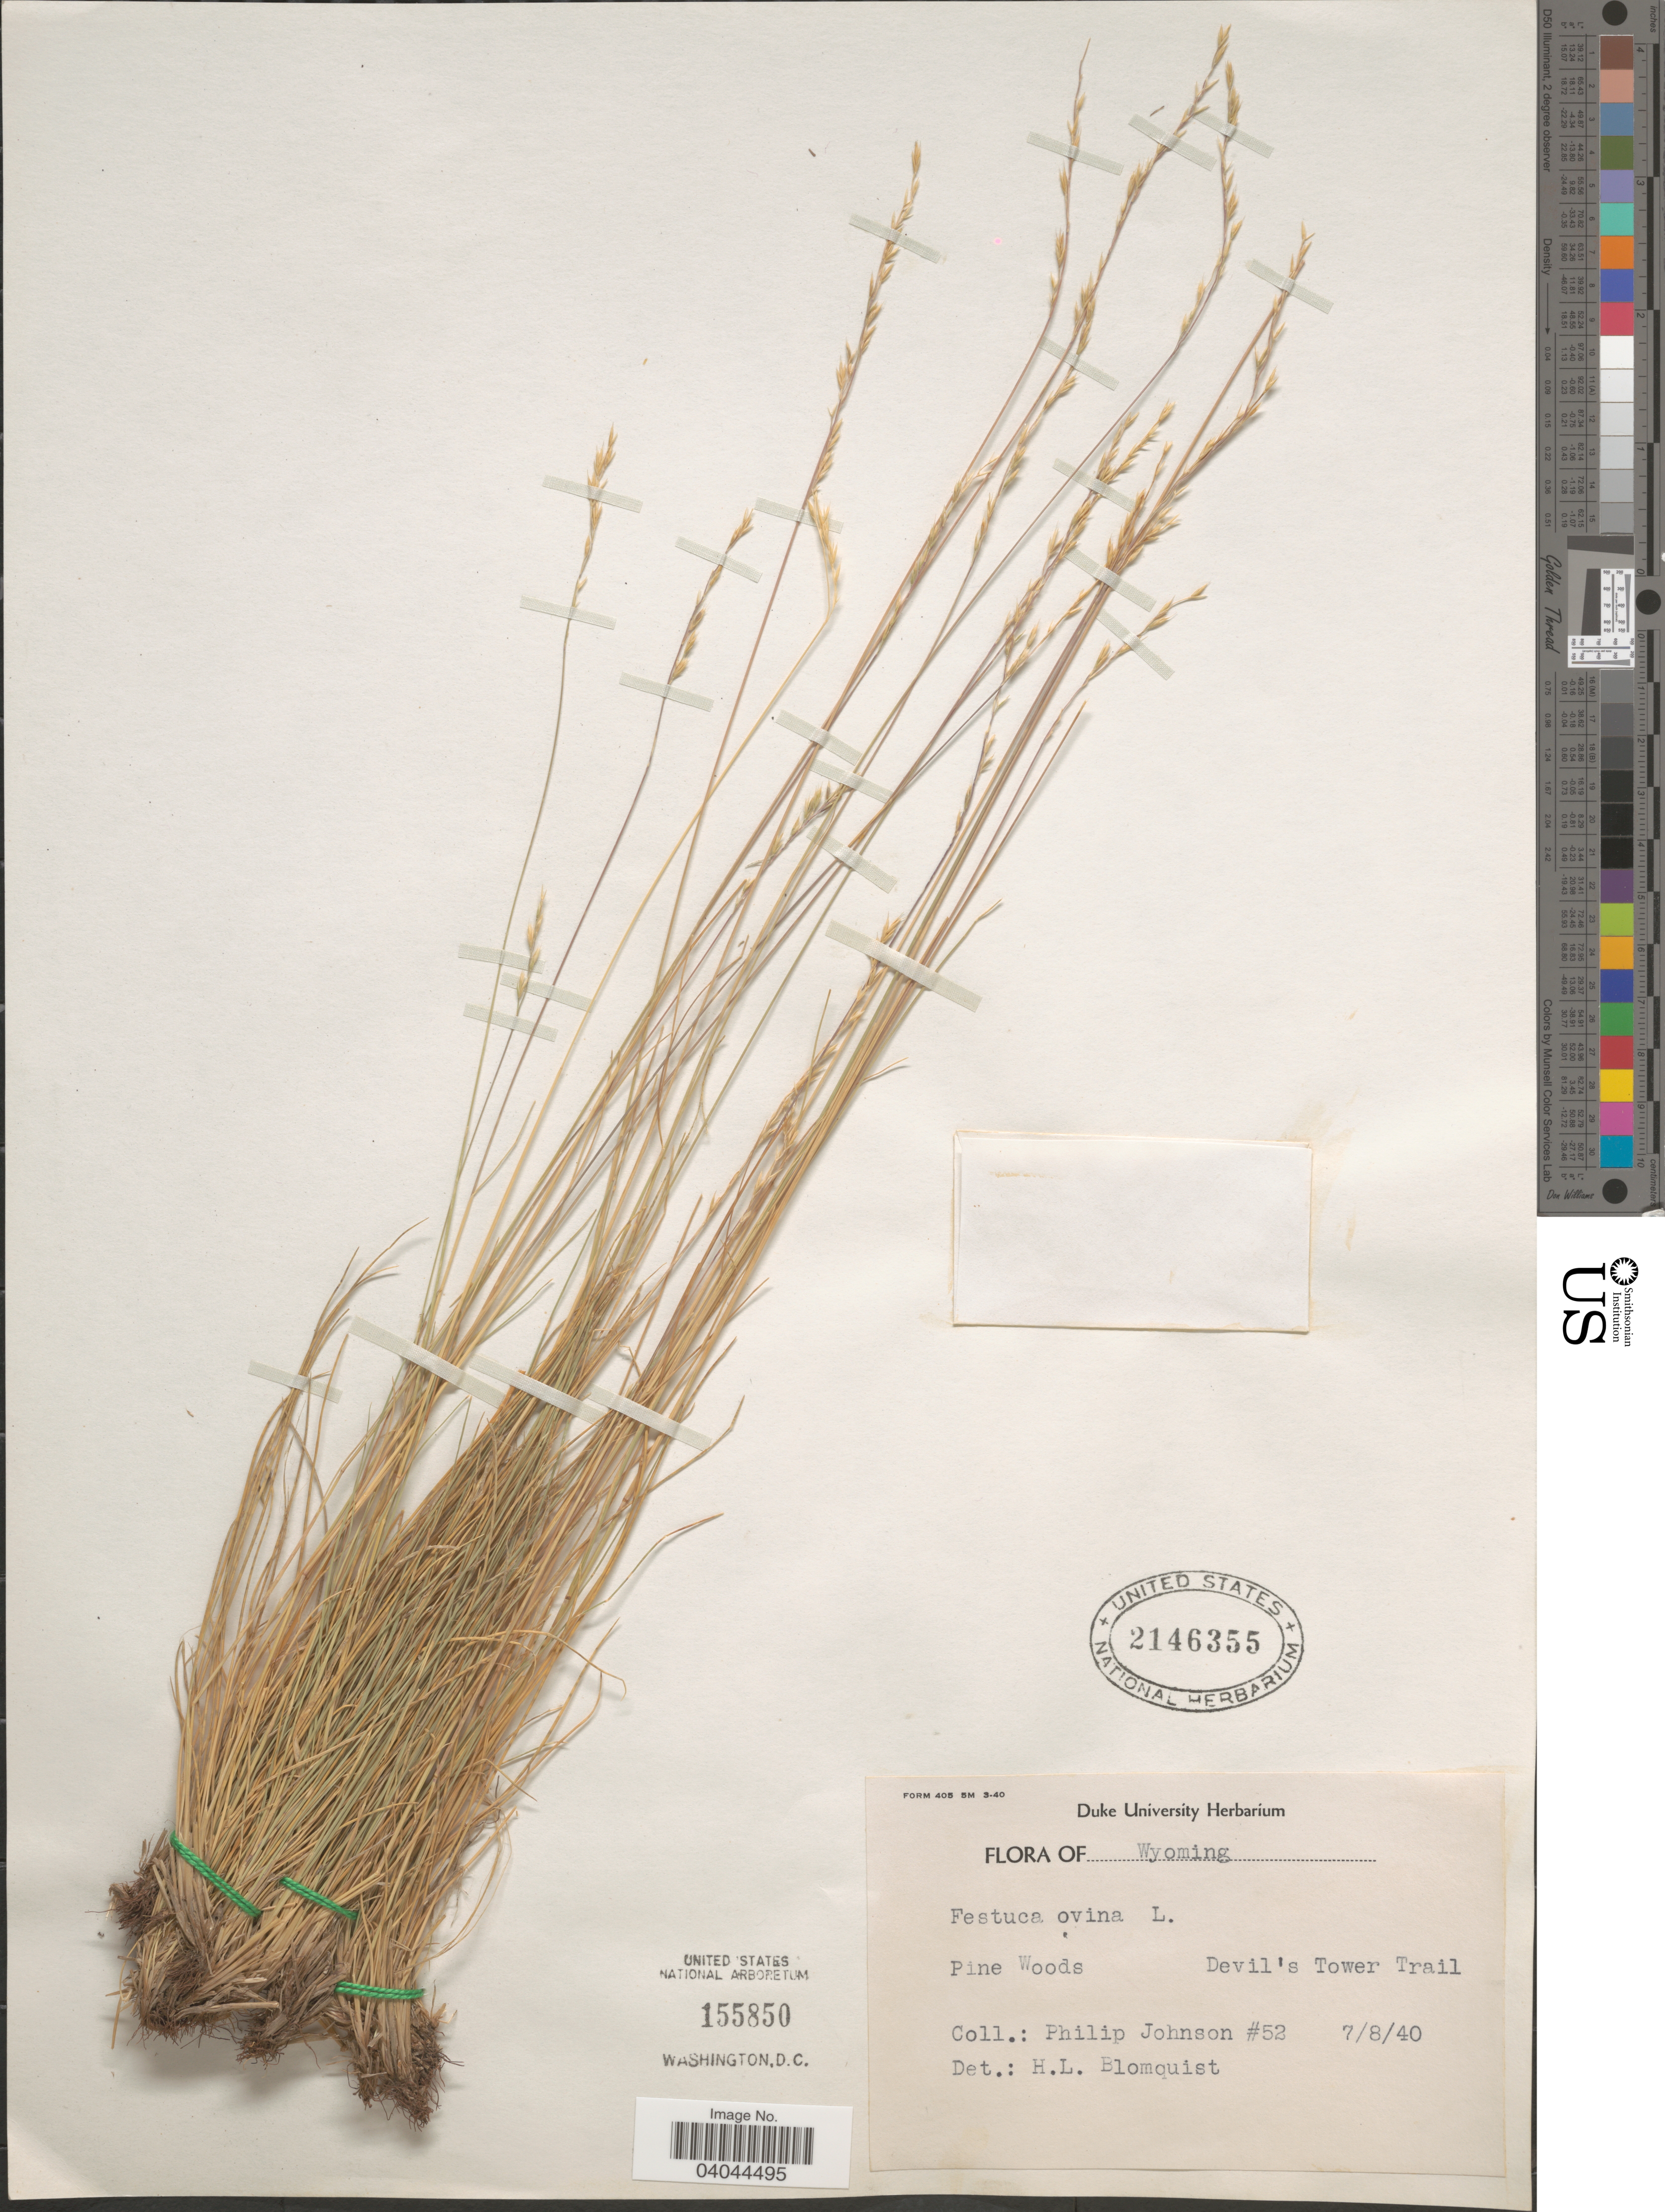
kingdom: Plantae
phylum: Tracheophyta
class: Liliopsida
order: Poales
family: Poaceae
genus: Festuca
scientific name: Festuca ovina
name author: L.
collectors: P. Johnson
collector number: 52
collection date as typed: Transcribed d/m/y: 8/7/40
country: United States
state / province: Wyoming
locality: Devil's Tower Trail.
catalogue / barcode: US 2146355